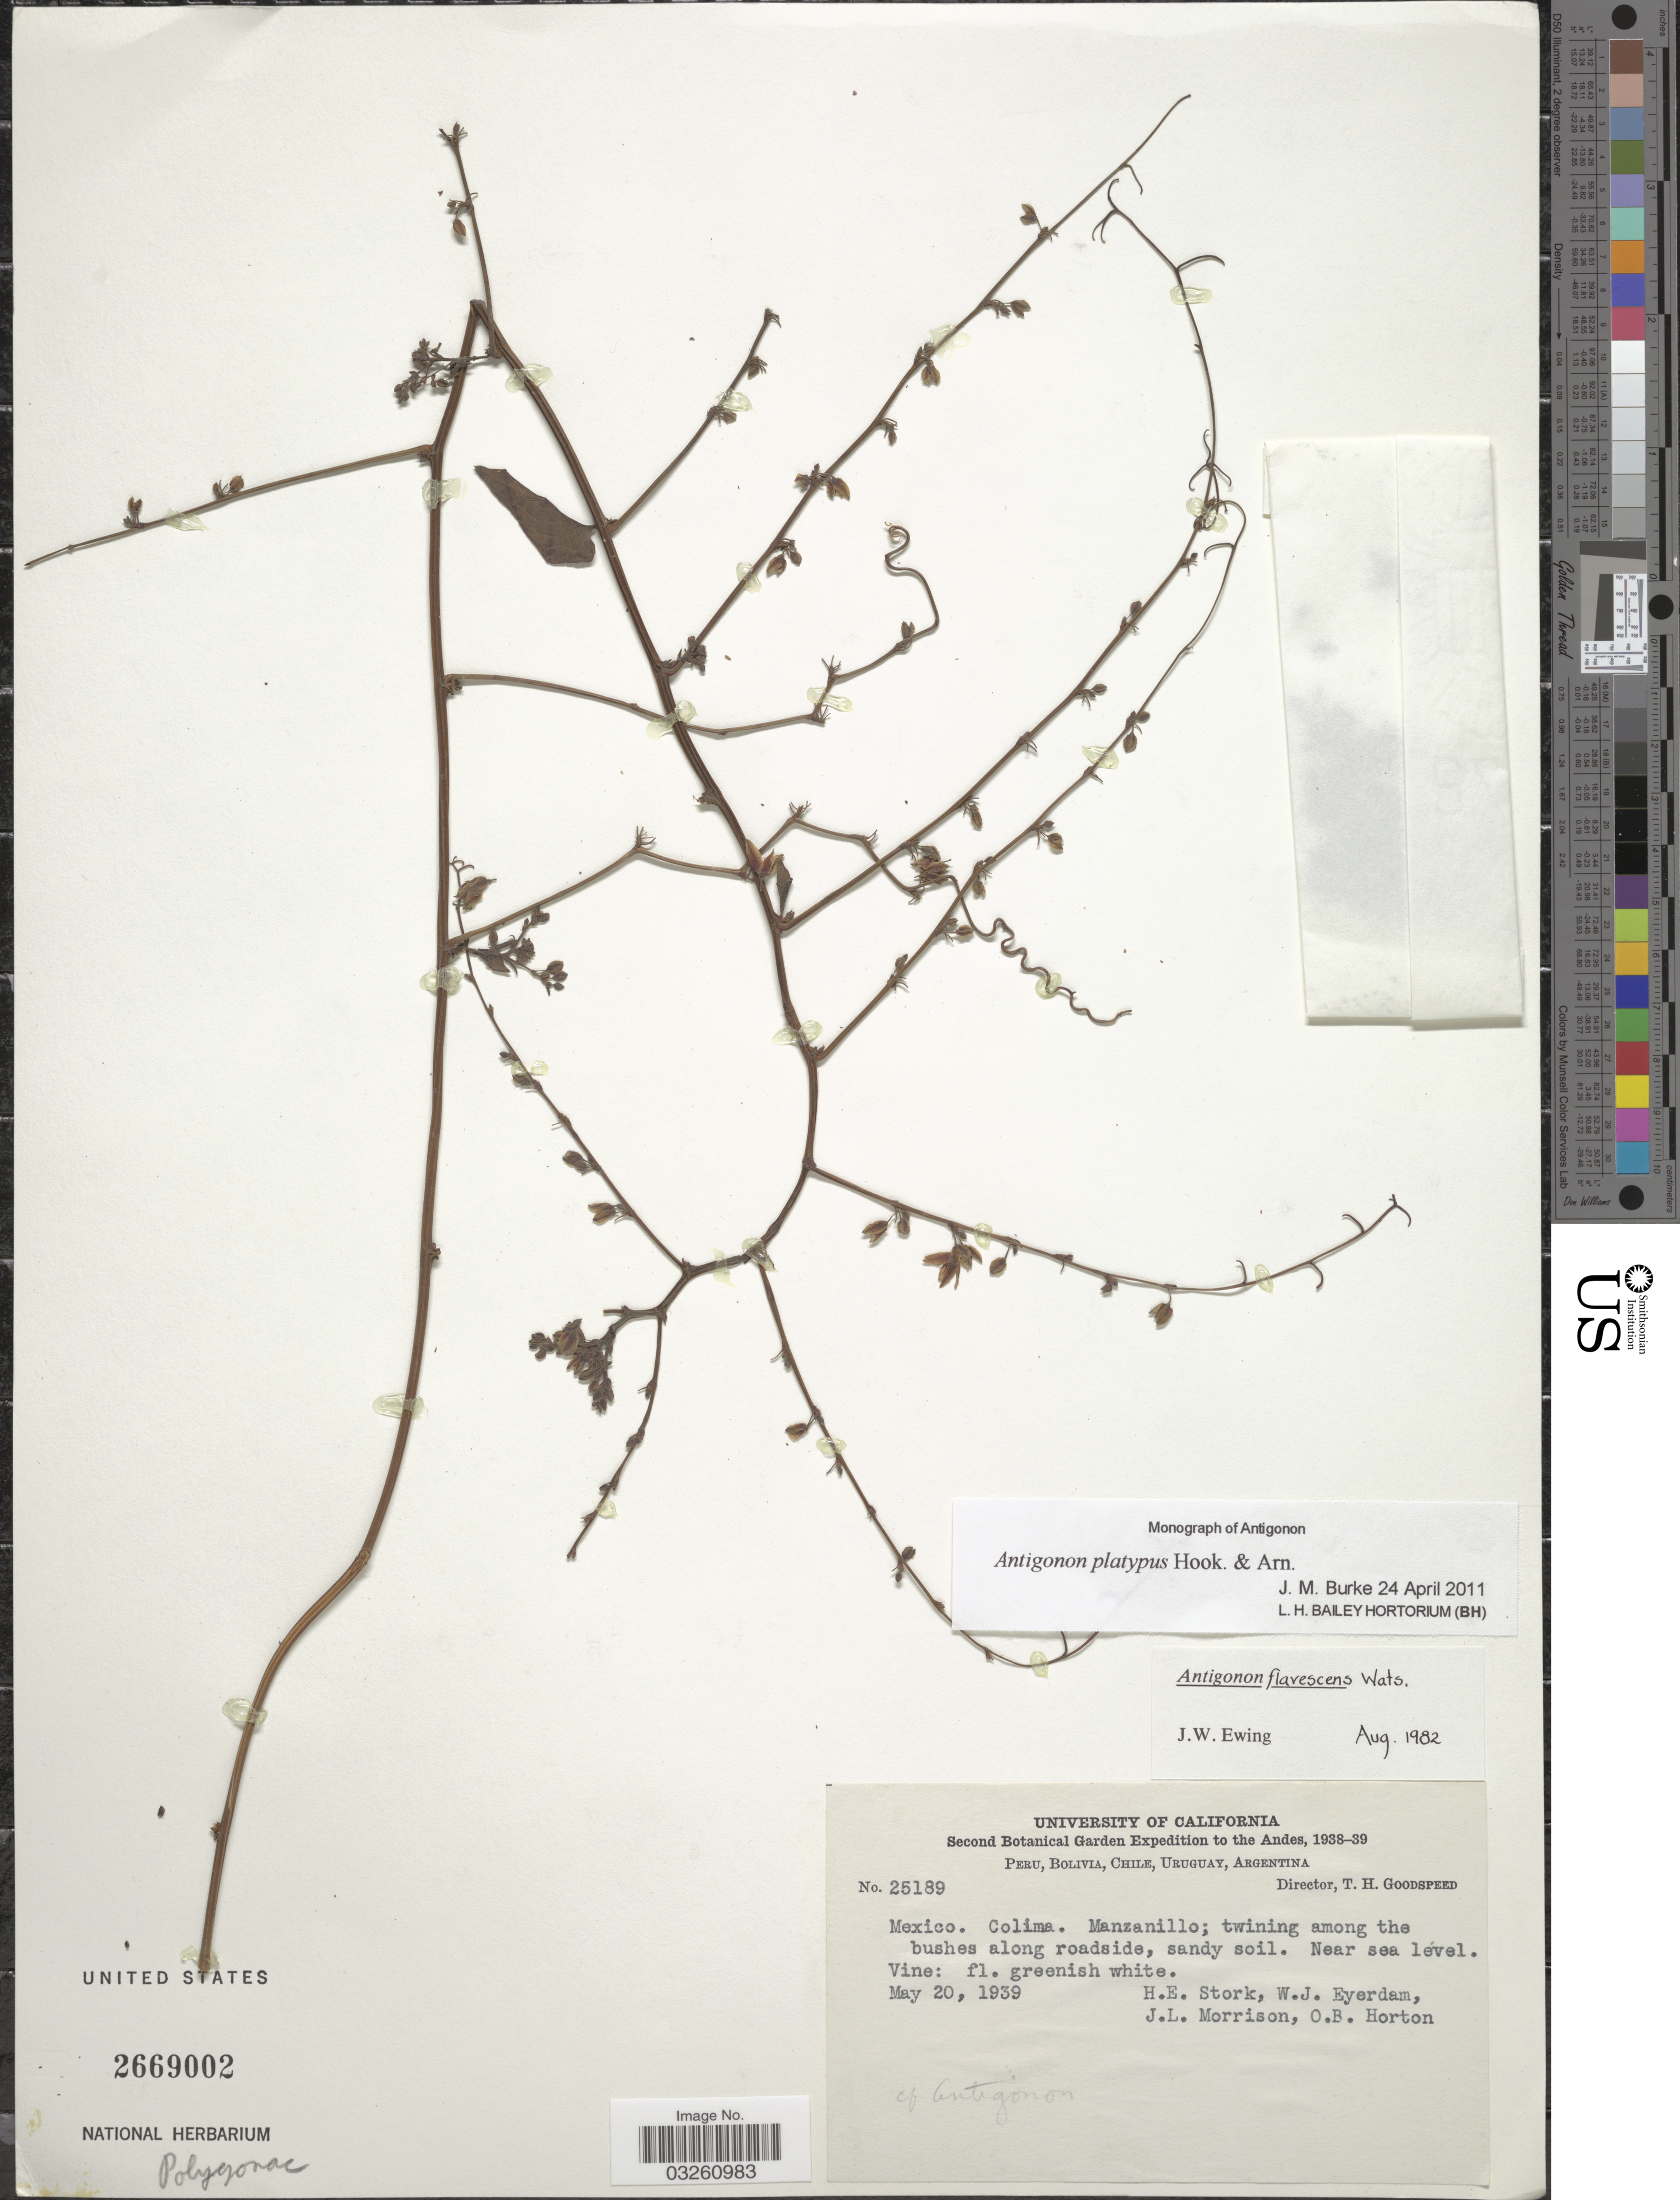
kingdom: Plantae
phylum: Tracheophyta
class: Magnoliopsida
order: Caryophyllales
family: Polygonaceae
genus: Antigonon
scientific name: Antigonon platypus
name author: Hook. & Arn.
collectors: H. E. Stork, W. J. Eyerdam, J. Morrison & O. B. Horton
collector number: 25189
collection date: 1939-05-20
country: Mexico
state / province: Colima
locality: Manzanillo; twining among the bushes along roadside, sandy soil.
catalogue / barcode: US 2669002